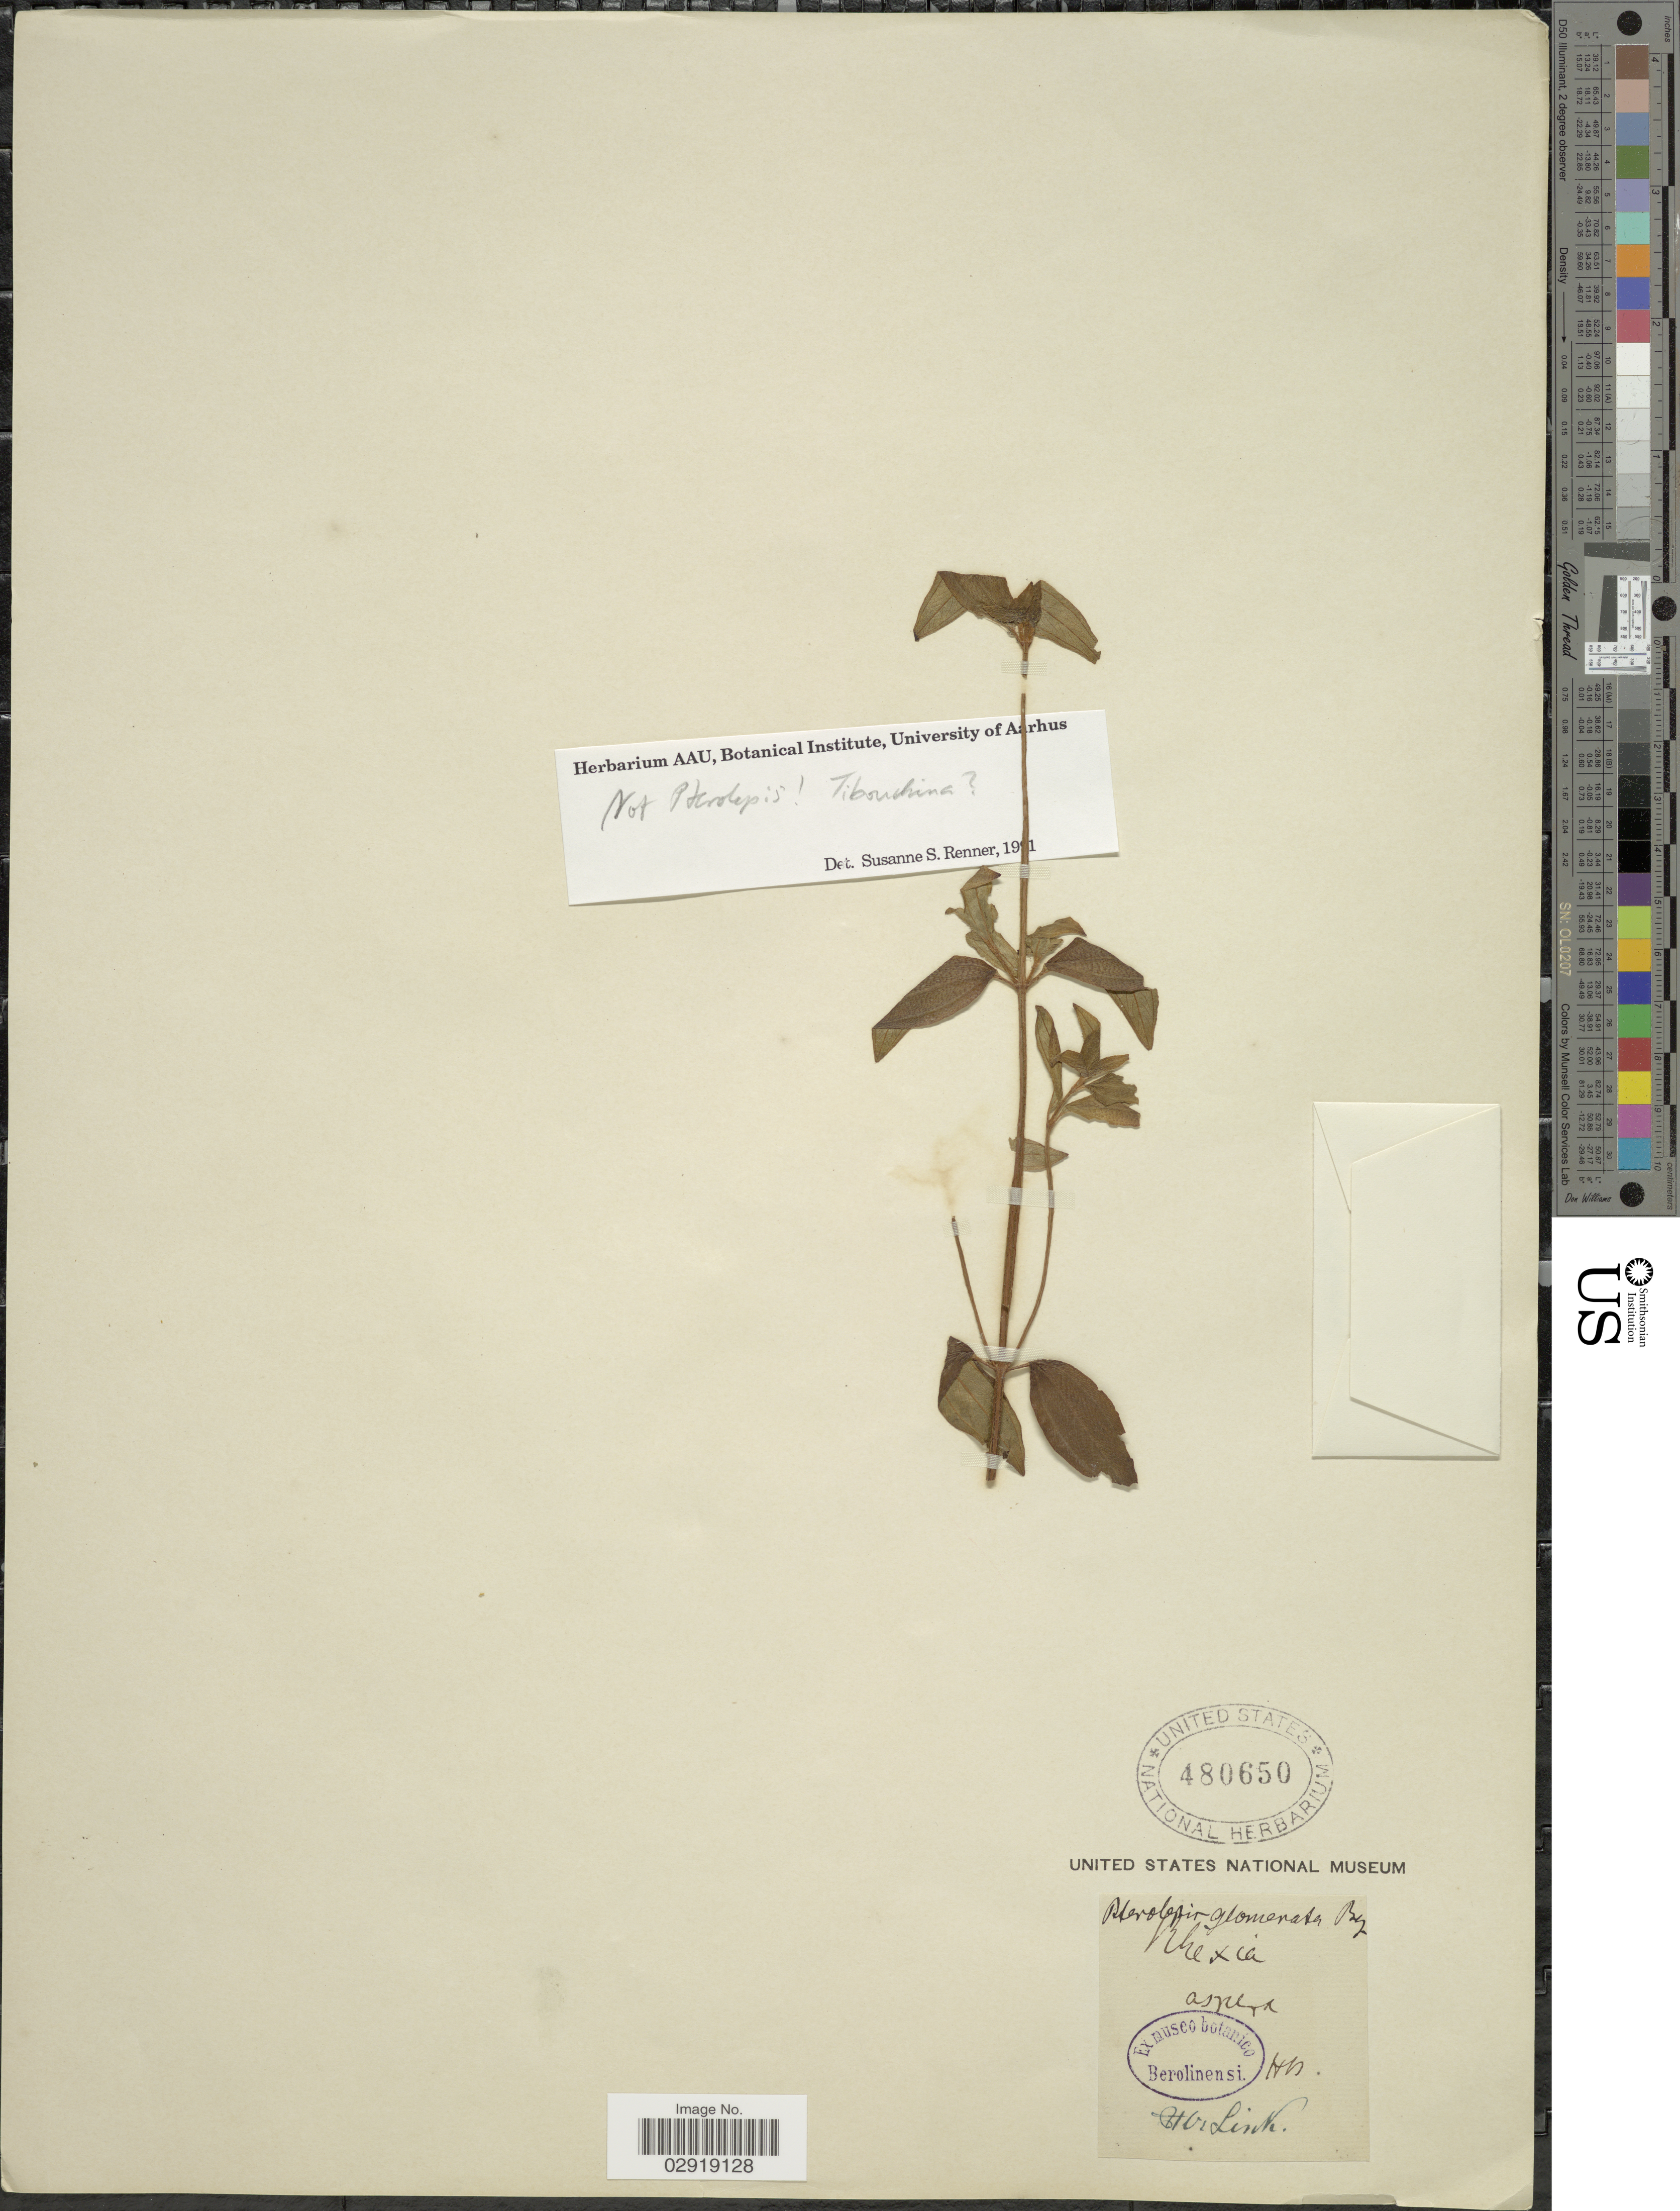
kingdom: Plantae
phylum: Tracheophyta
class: Magnoliopsida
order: Myrtales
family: Melastomataceae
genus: Tibouchina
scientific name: Tibouchina sp.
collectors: H. Link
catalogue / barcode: US 480650